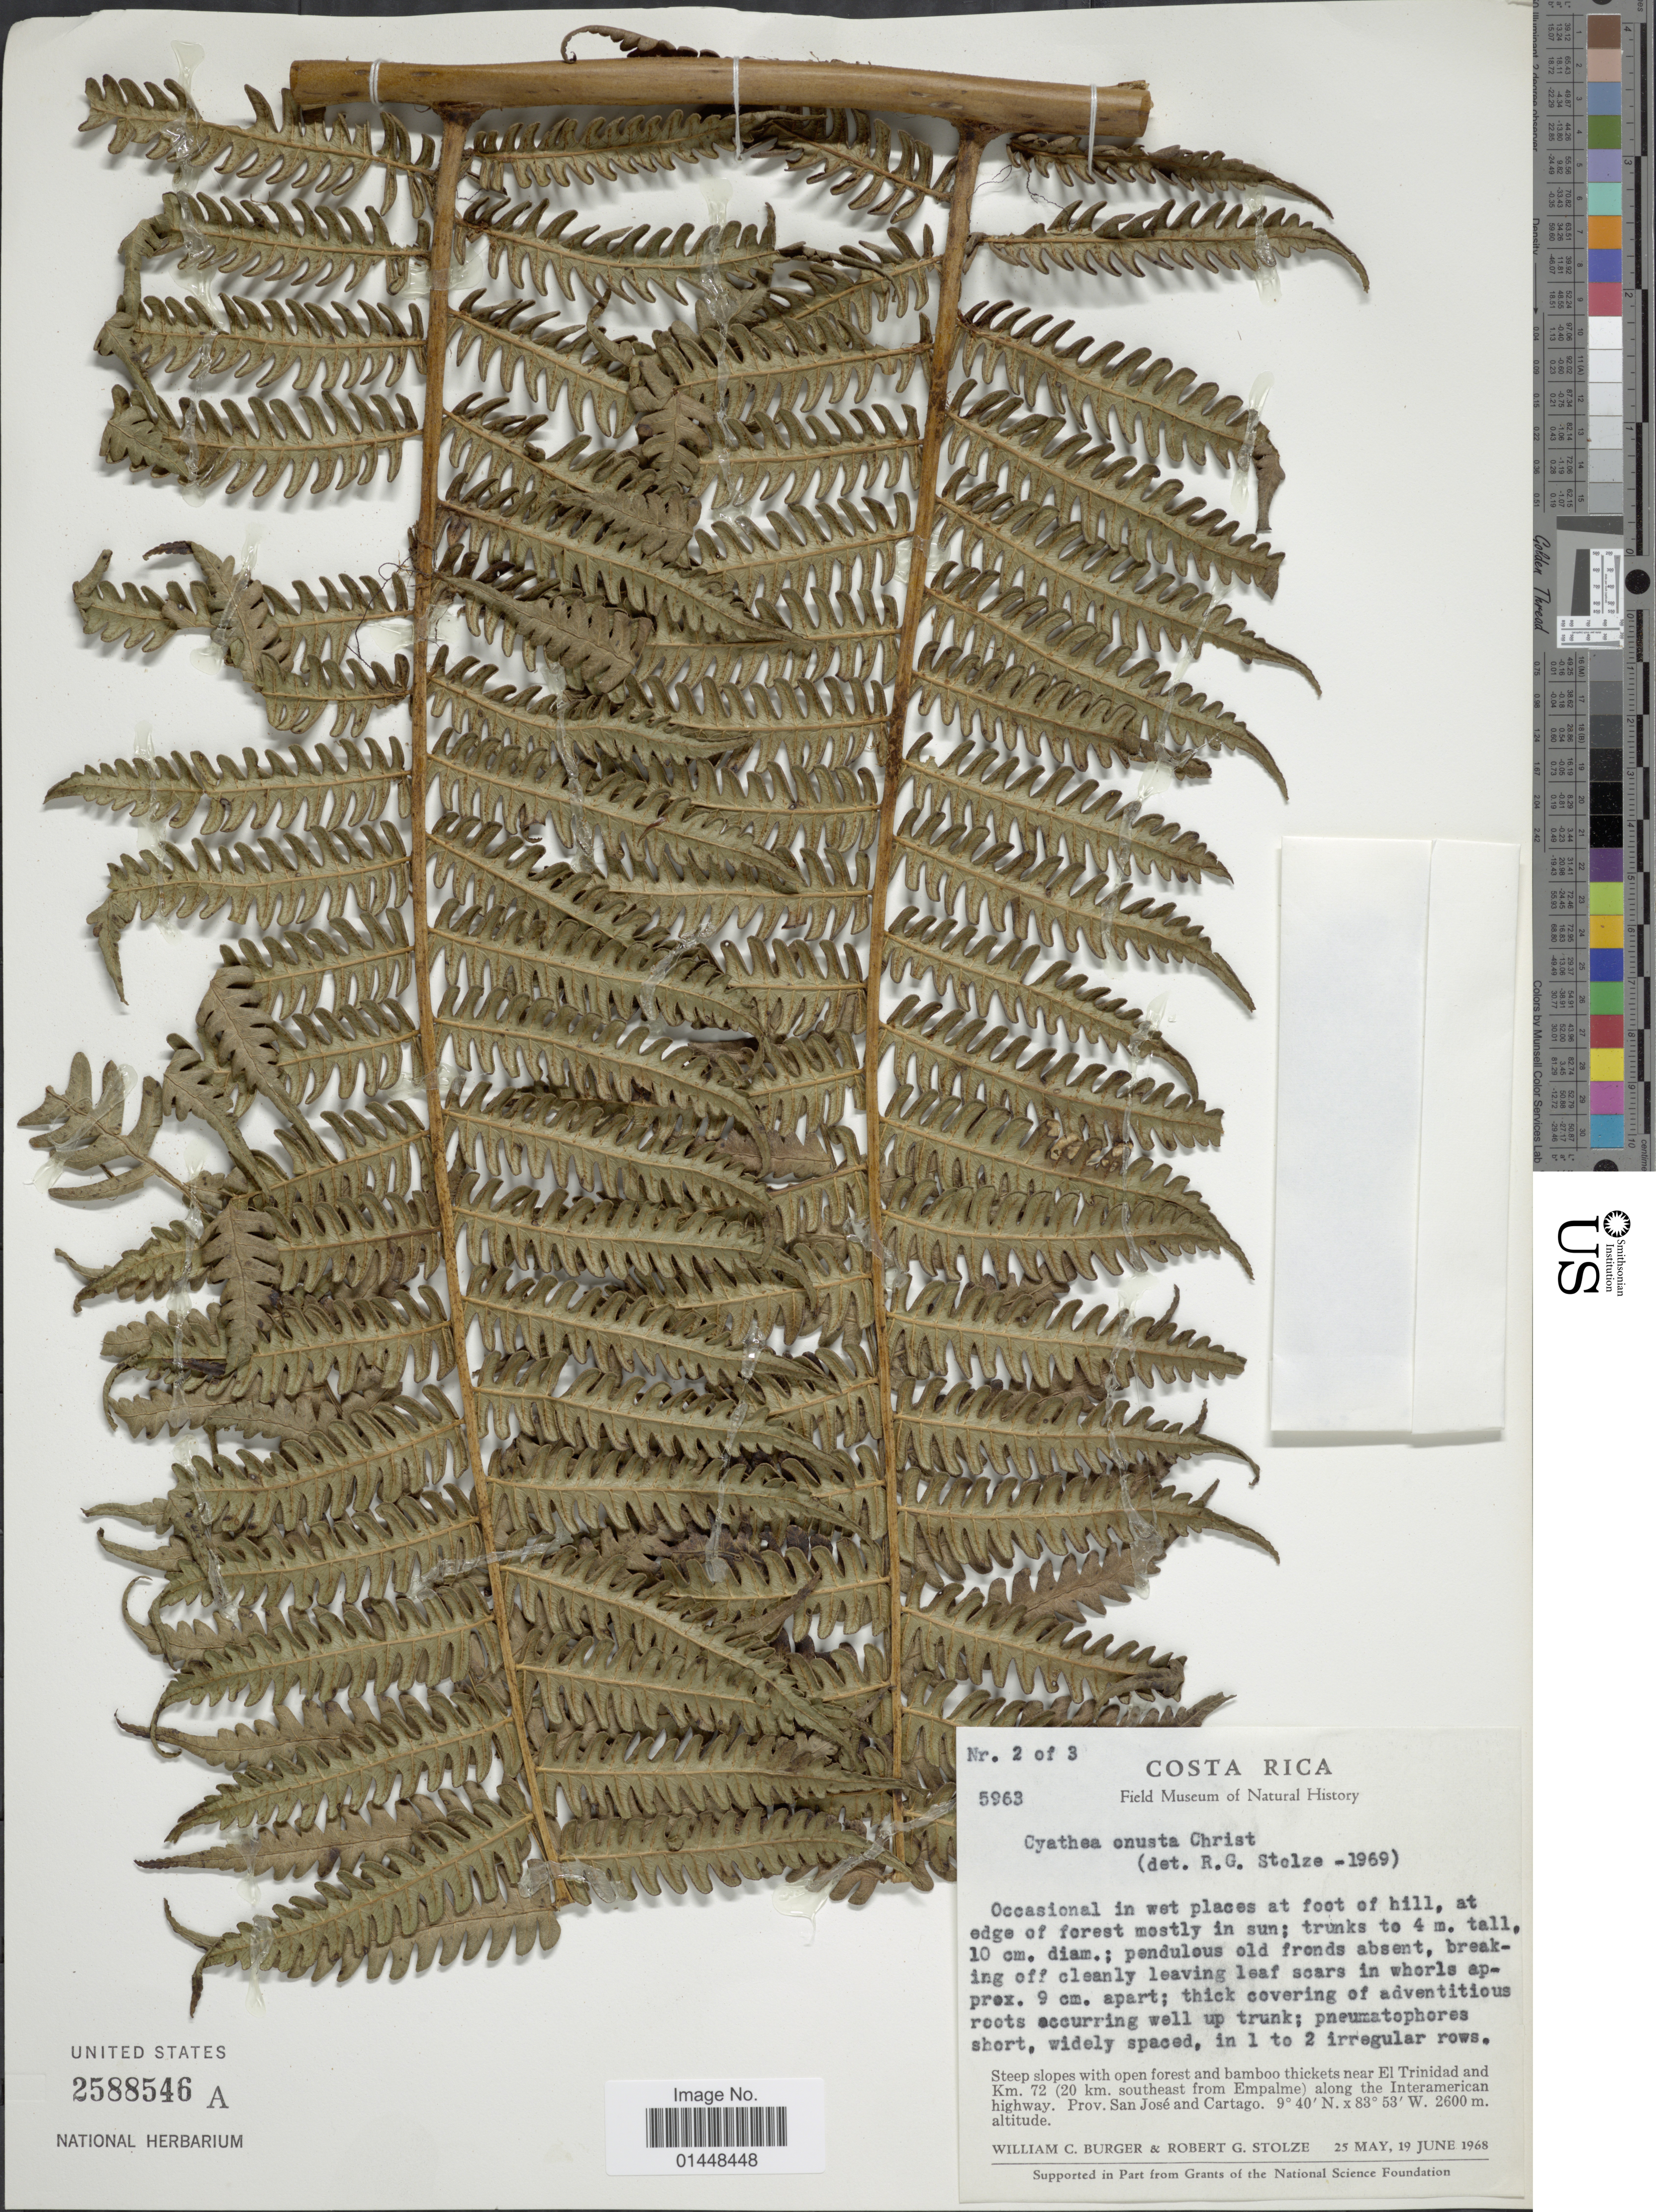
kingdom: Plantae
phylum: Tracheophyta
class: Polypodiopsida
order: Cyatheales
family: Cyatheaceae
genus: Cyathea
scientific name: Cyathea caracasana var. maxonii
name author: (Underw.) R.M. Tryon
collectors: W. Burger & R. G. Stolze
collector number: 5963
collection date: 1968-05-25/1968-06-19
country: Costa Rica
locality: Near El Trinidad and Km 72 (20 km. southeast from Empalme) along the Interamerican highway. Prov. San Jose and Cartago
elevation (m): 2600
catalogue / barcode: US 2588546A